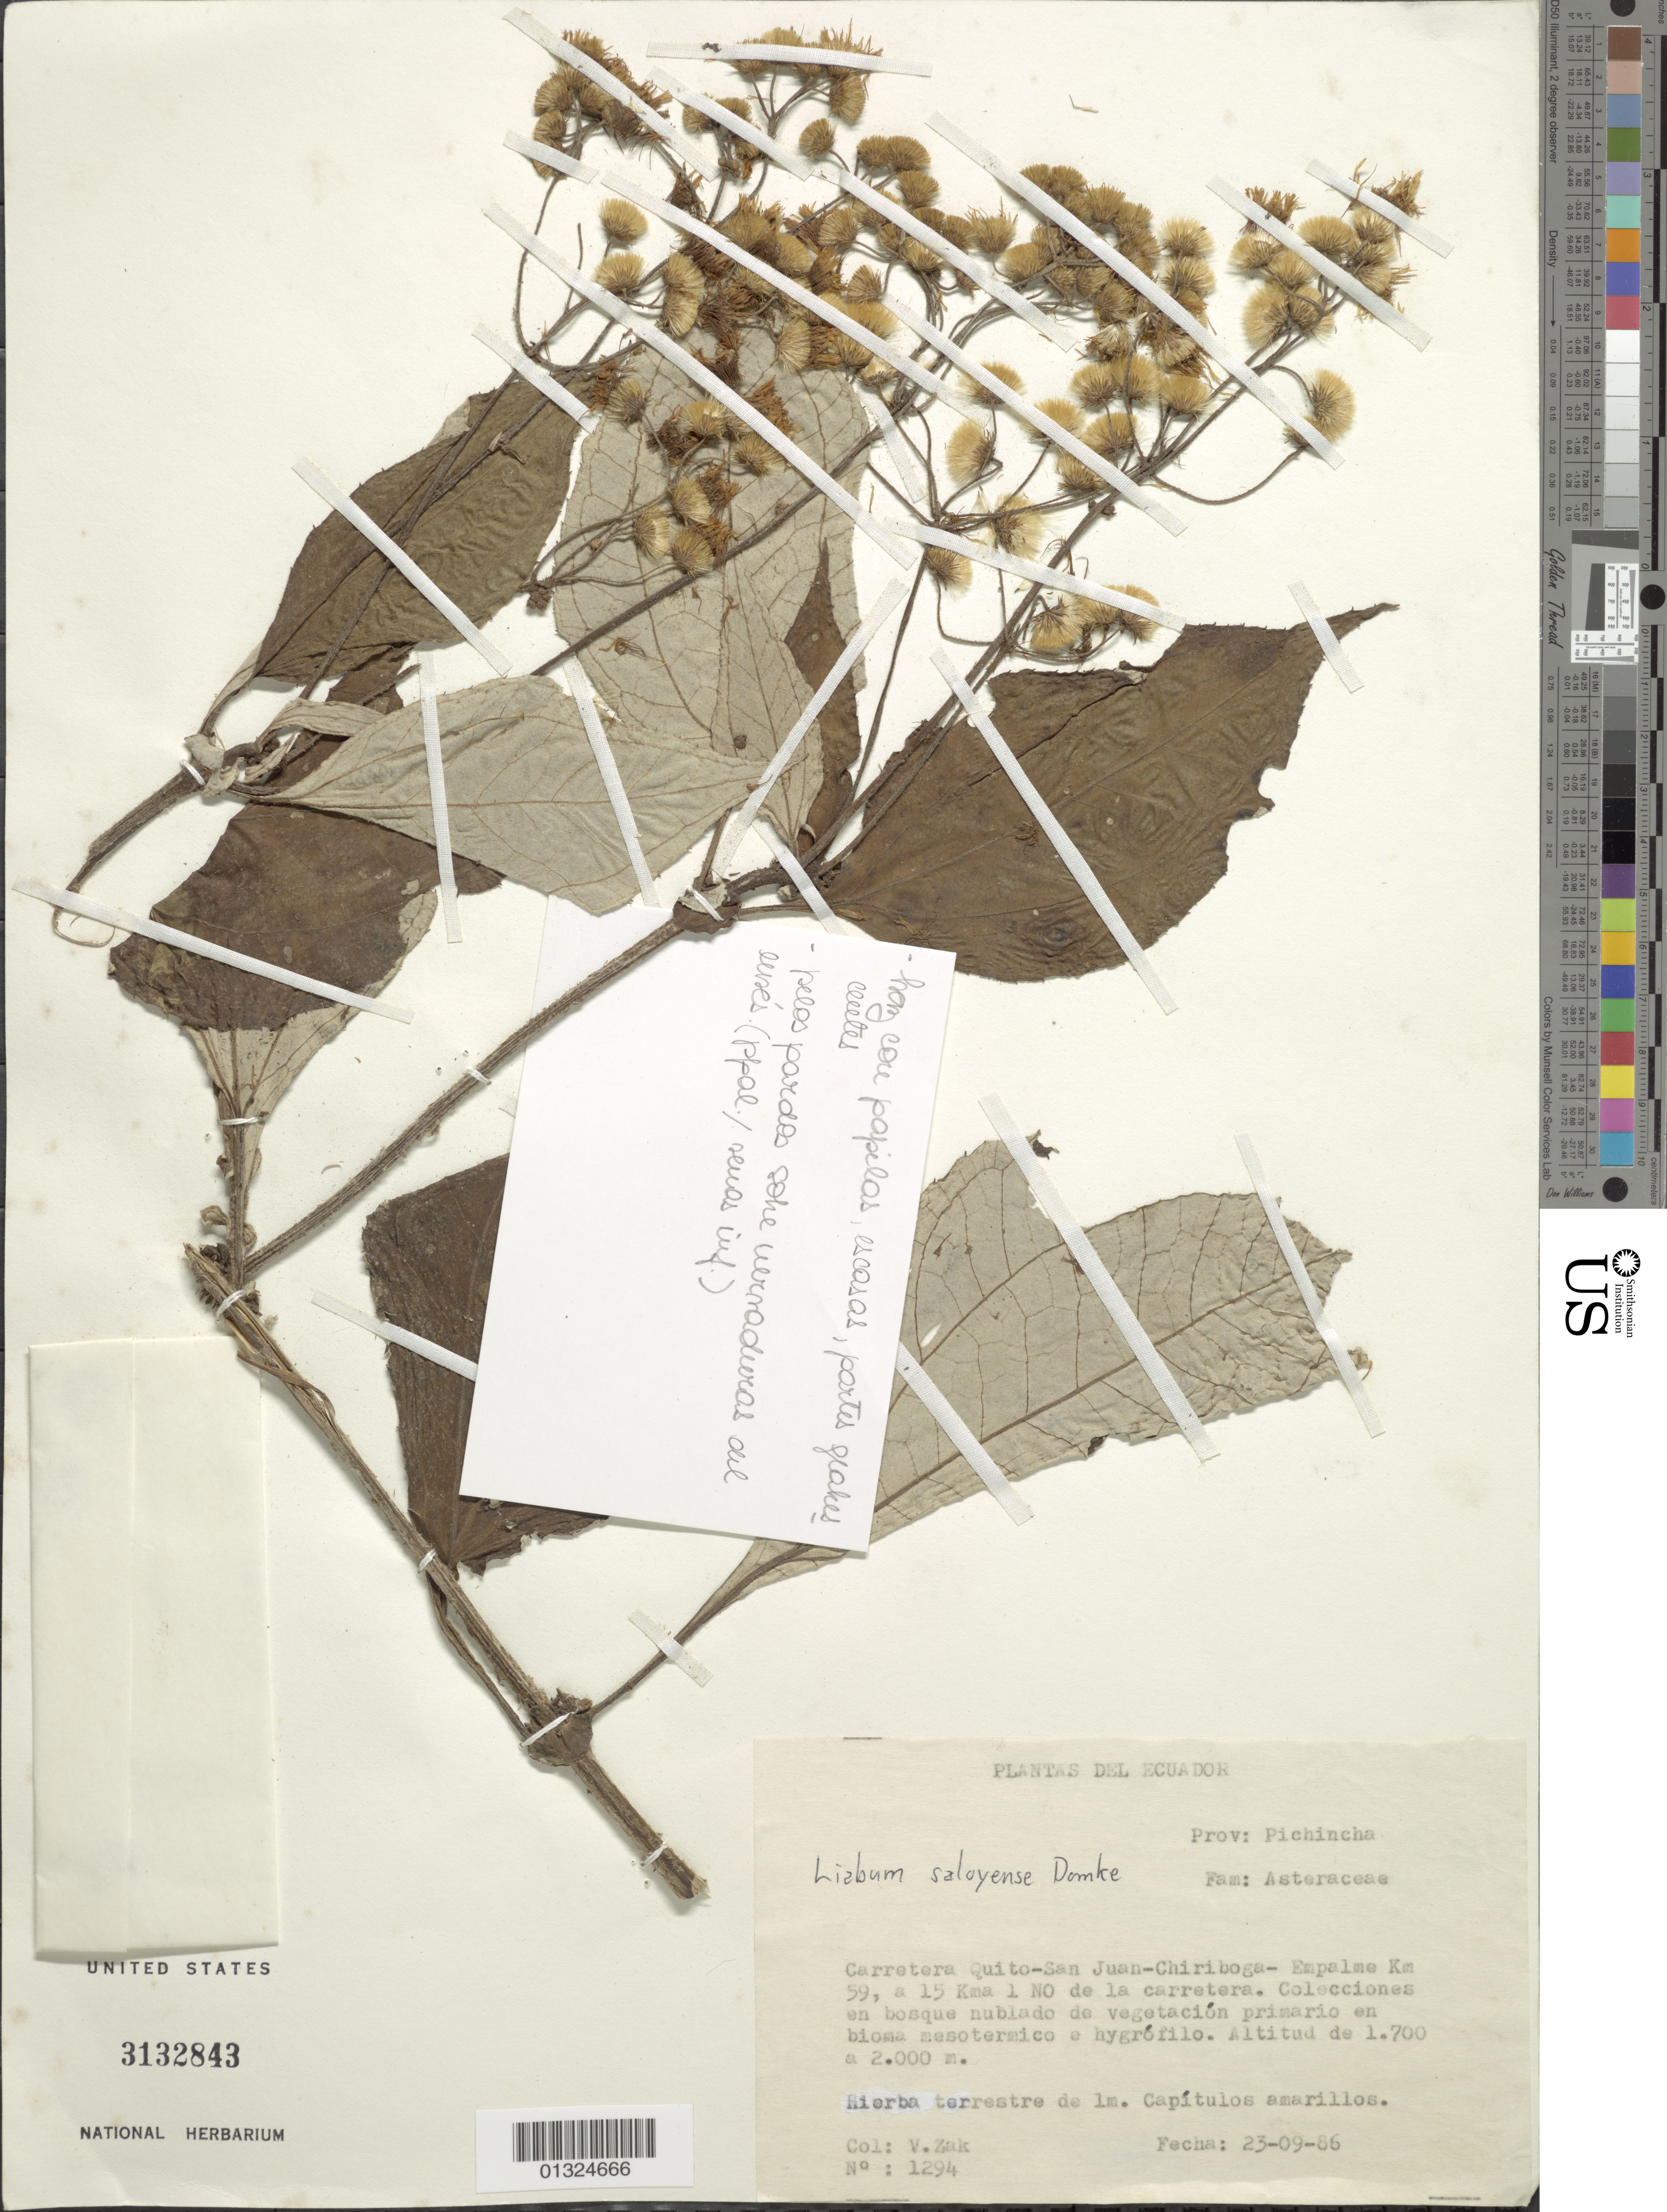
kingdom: Plantae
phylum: Tracheophyta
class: Magnoliopsida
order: Asterales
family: Asteraceae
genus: Liabum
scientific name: Liabum saloyense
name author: Domke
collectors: V. Zak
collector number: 1294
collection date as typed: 23 Sep 1986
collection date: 1986-09-23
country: Ecuador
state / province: Pichincha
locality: Carretera Quito - San Juan - Chiriboga - Empalme km 59, a 16 km al NO de la carretera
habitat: Bosque nublado de vegetacion primario en bioma mesotermico e hygrofilo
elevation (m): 1700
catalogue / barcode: US 3132843